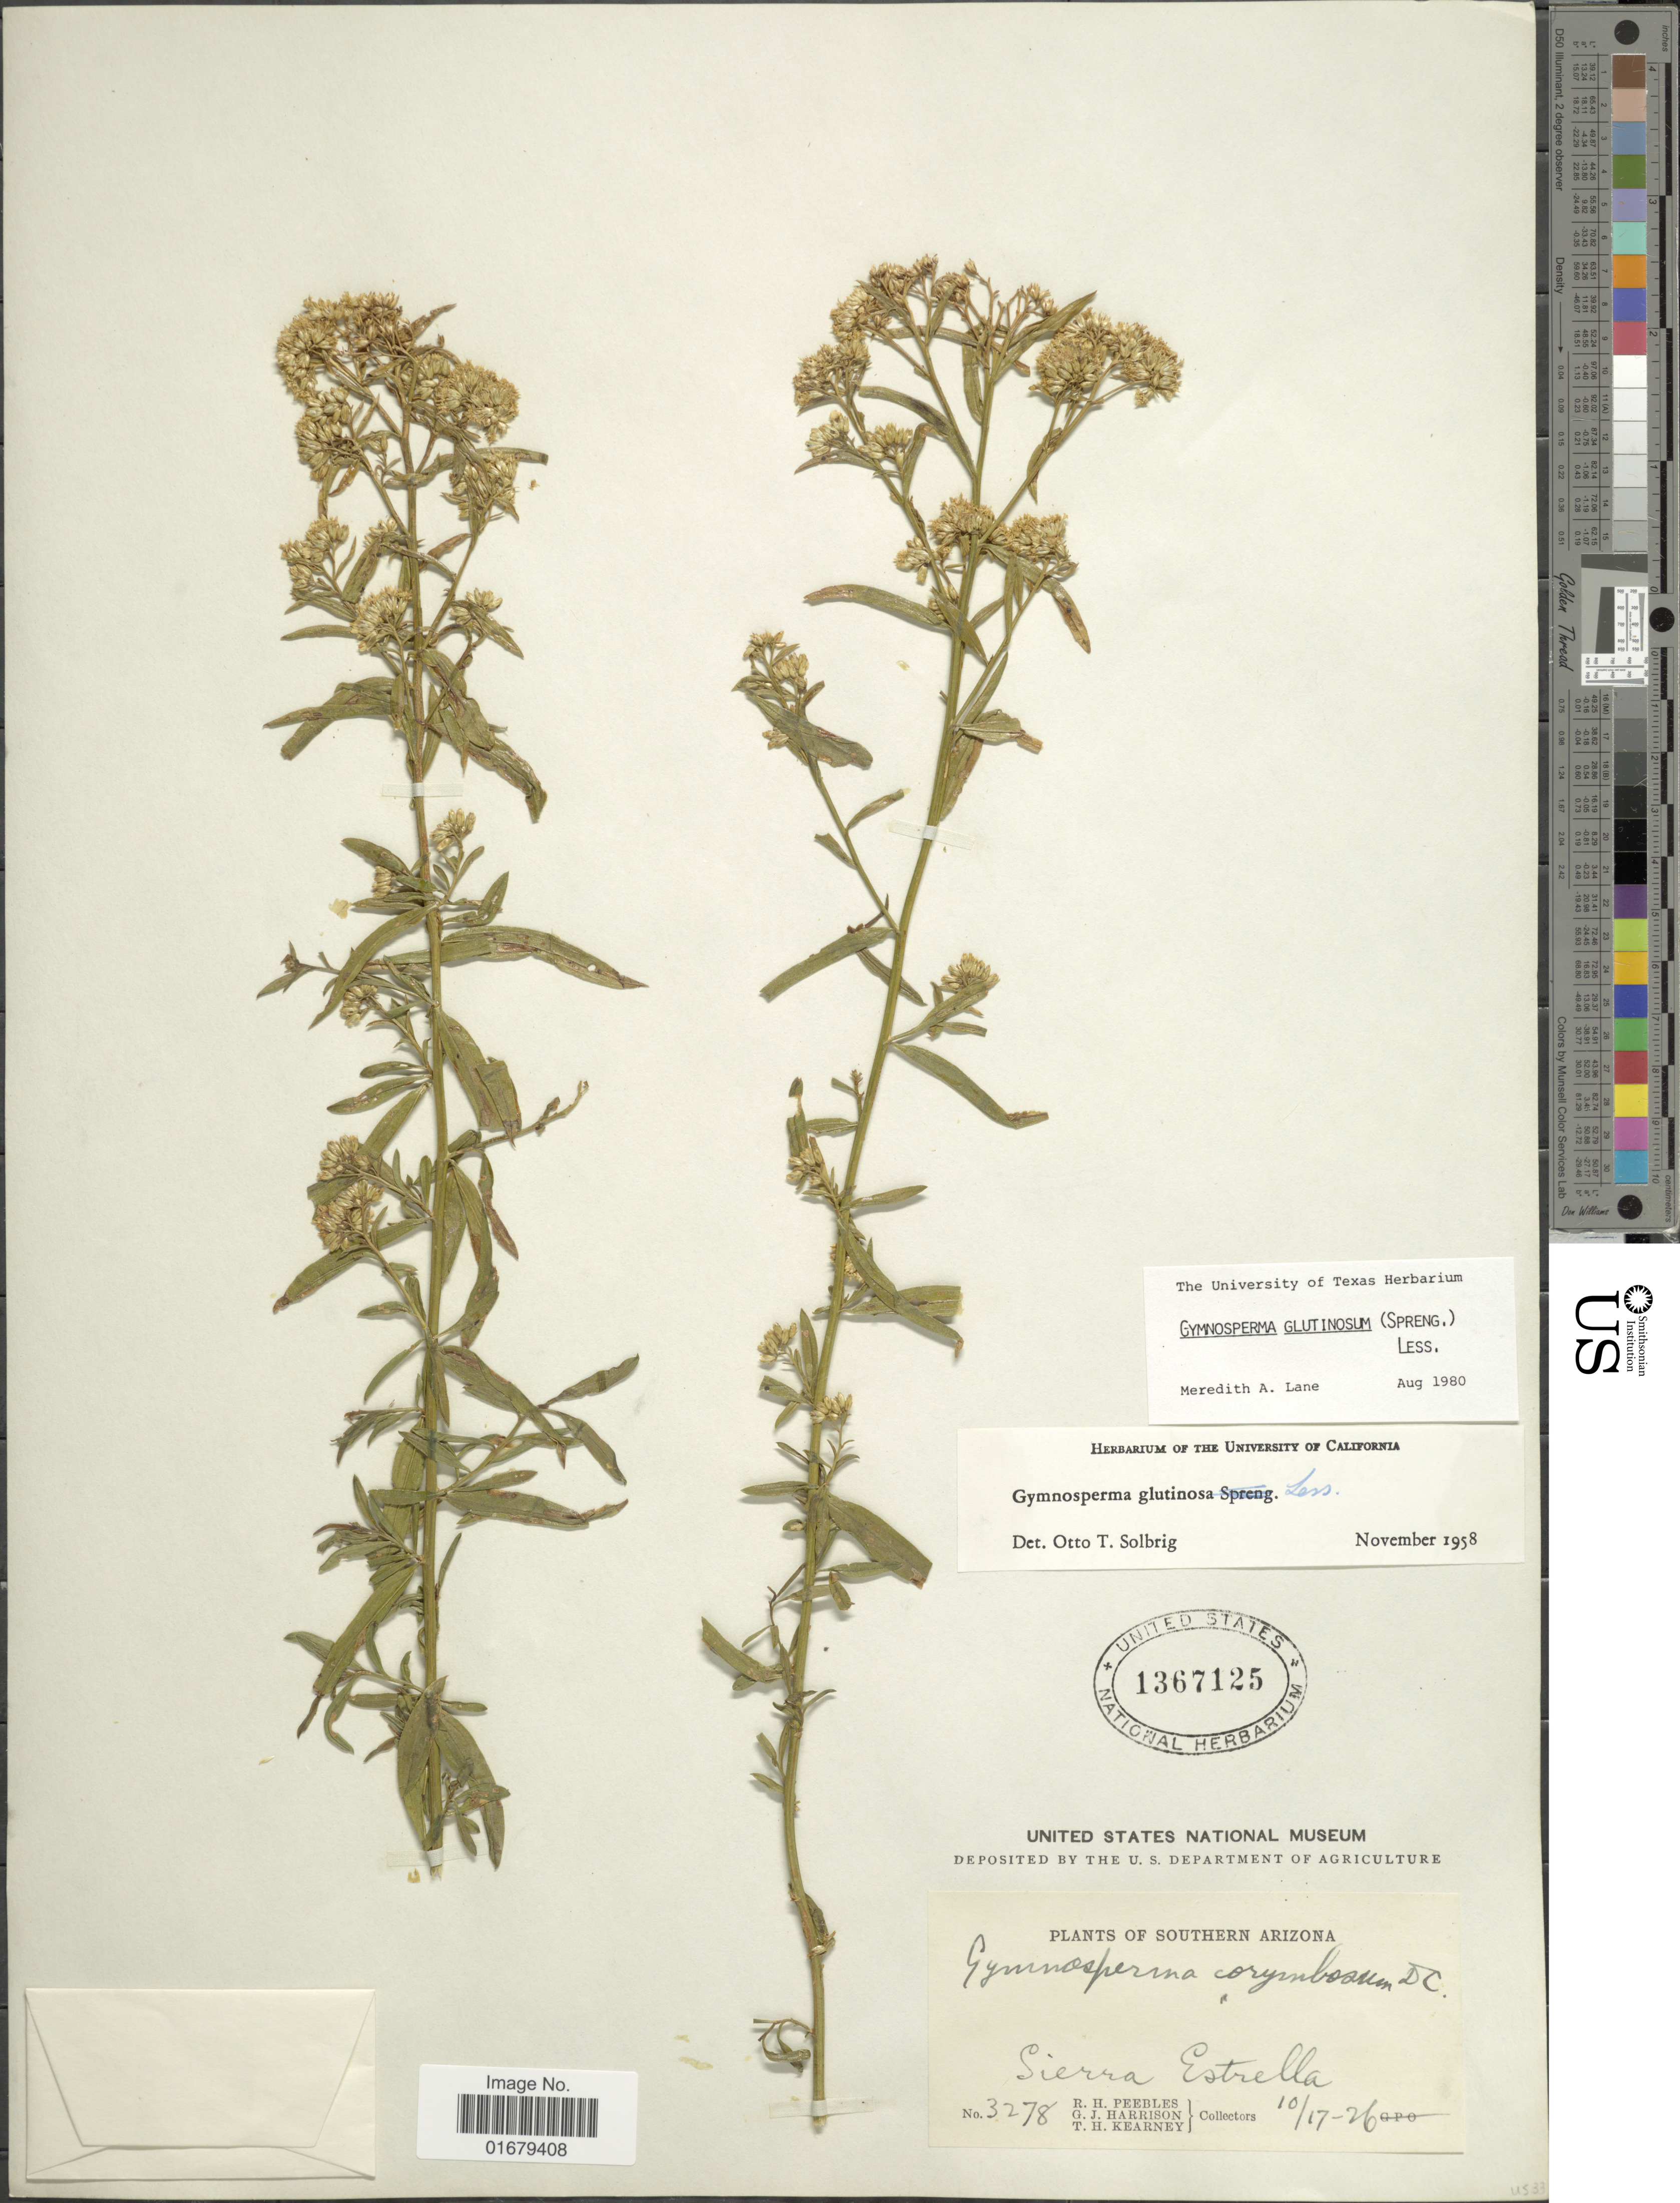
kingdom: Plantae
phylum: Tracheophyta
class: Magnoliopsida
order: Asterales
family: Asteraceae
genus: Gymnosperma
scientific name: Gymnosperma glutinosum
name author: (Spreng.) Less.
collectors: R. H. Peebles, G. J. Harrison & T. H. Kearney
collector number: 3278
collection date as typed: Transcribed d/m/y: 17/10/26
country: United States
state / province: Arizona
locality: Southern Arizona, Sierra Estrella.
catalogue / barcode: US 1367125